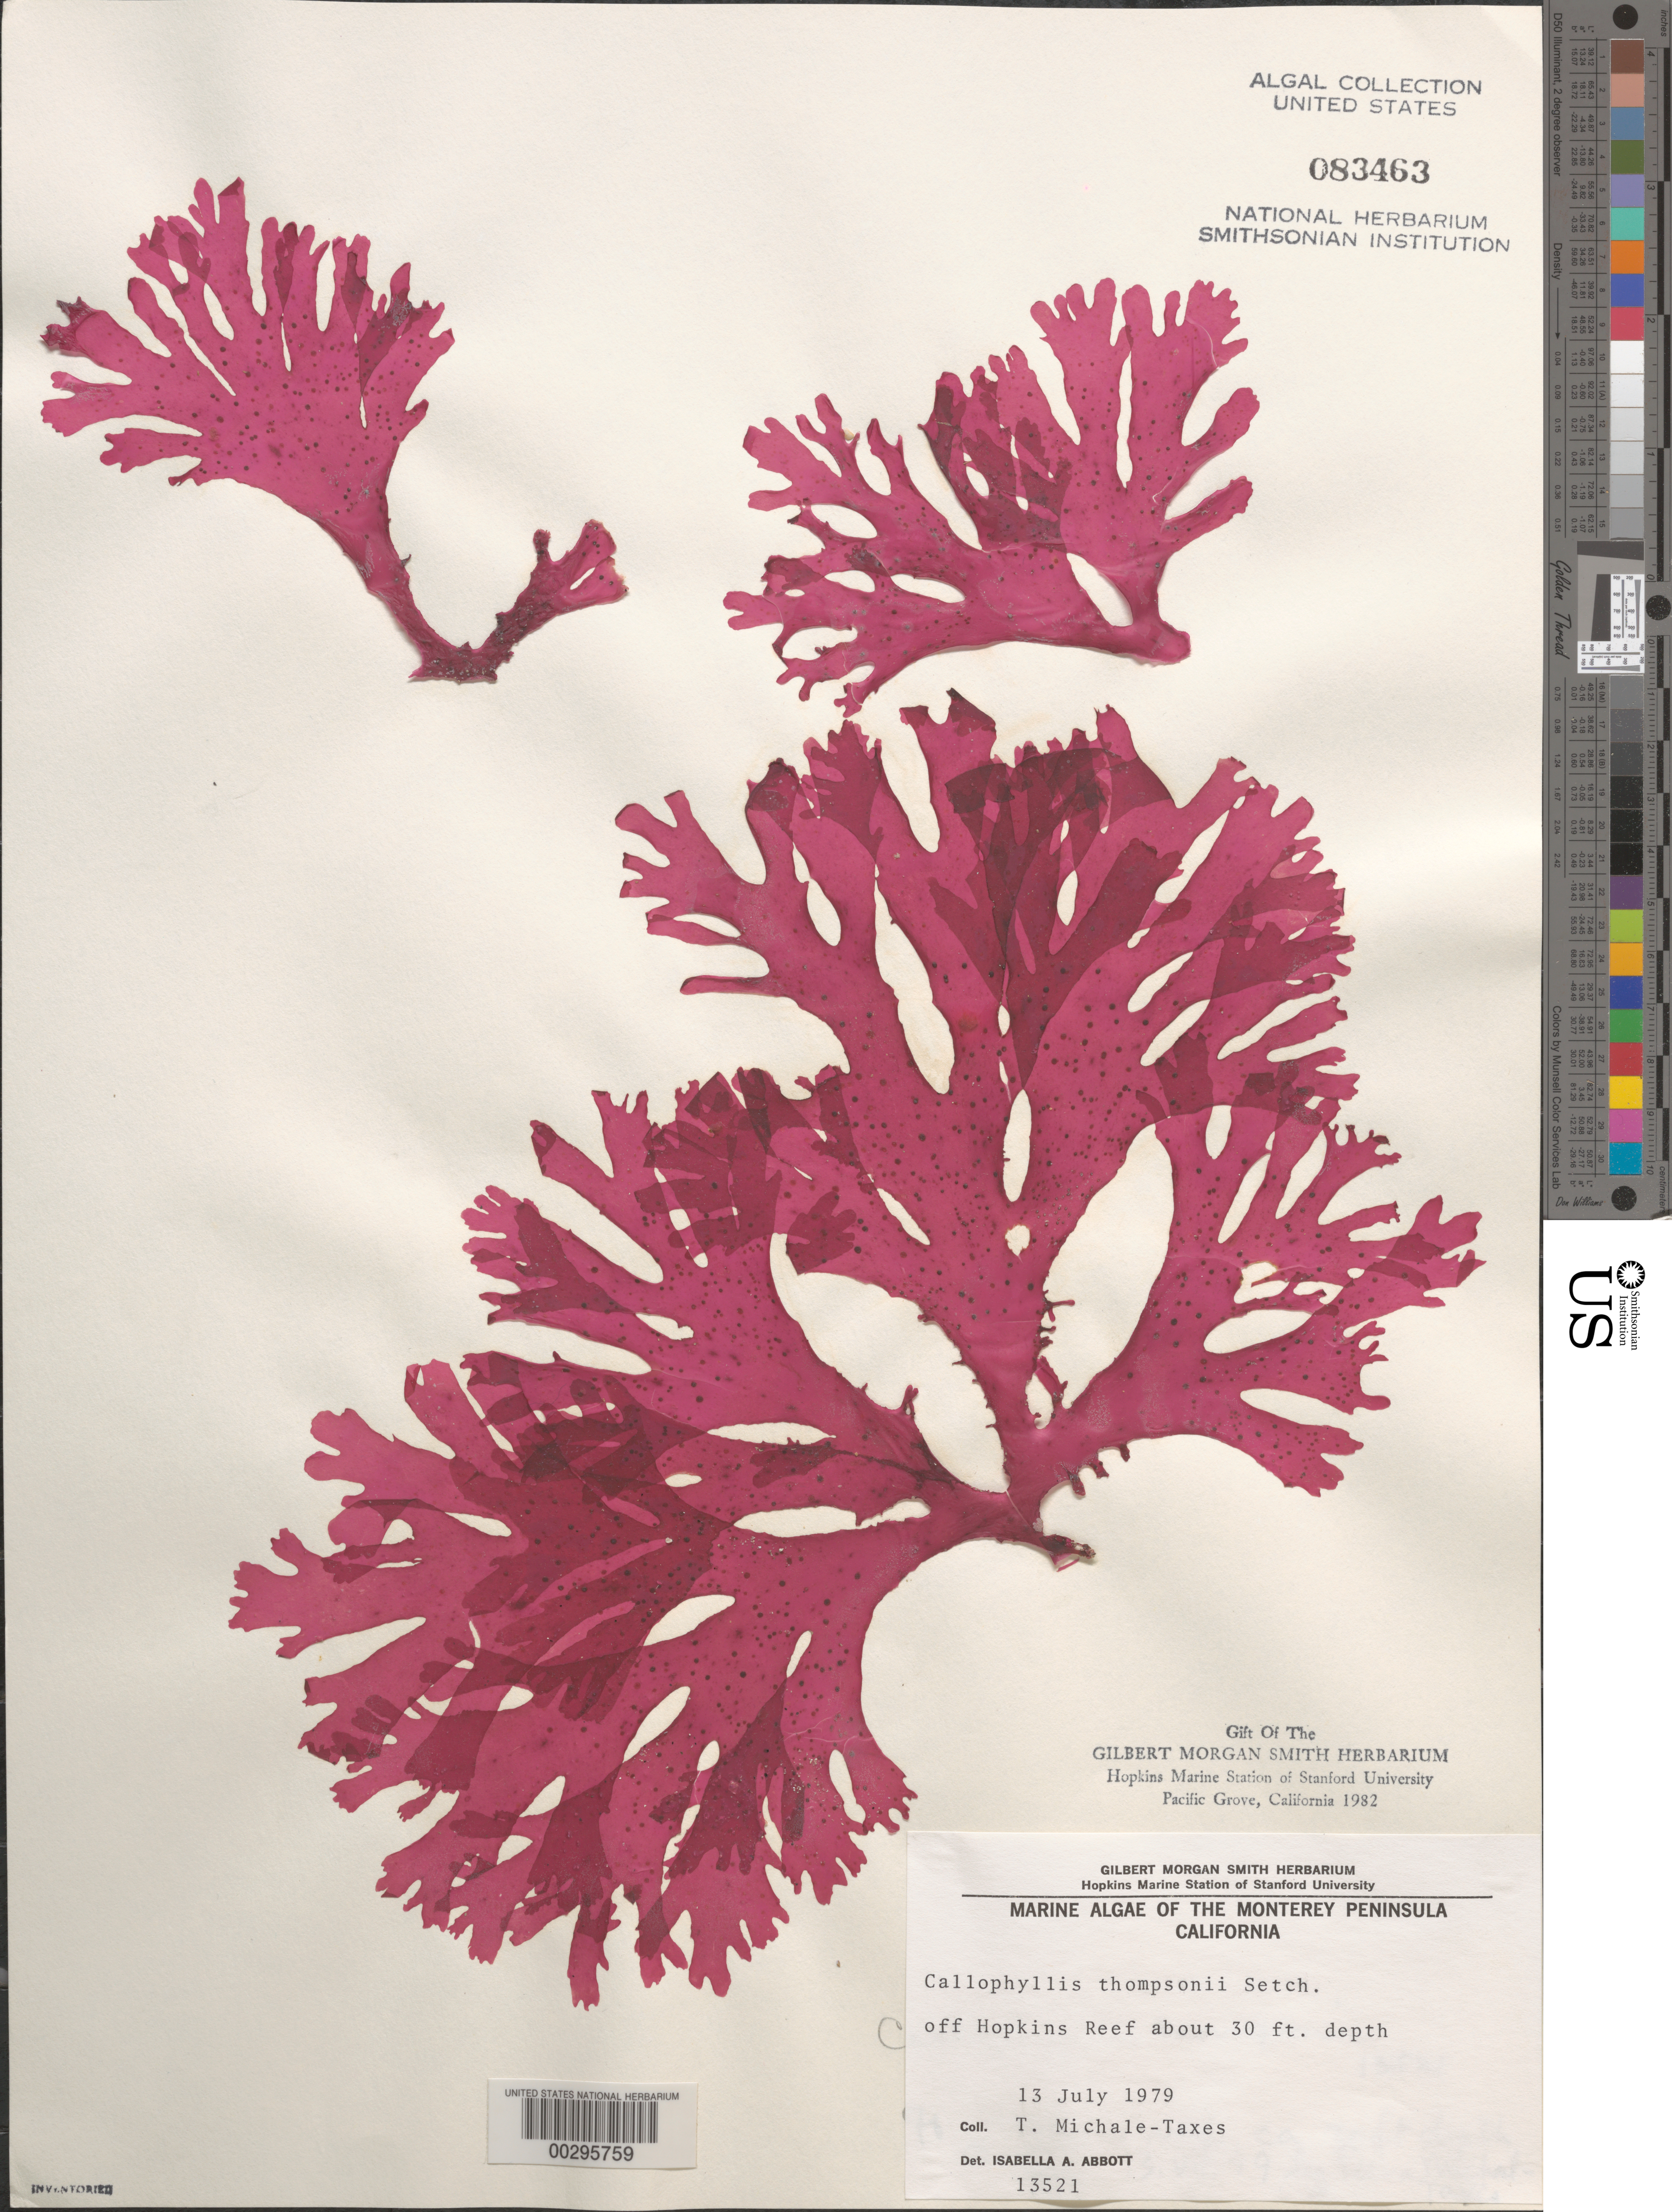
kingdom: Plantae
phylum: Rhodophyta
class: Florideophyceae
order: Gigartinales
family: Kallymeniaceae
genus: Callophyllis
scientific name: Callophyllis thompsonii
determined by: Abbott, Isabella A.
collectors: T. Michale-Taxes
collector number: IAA 13521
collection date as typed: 13 Jul 1979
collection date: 1979-07-13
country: United States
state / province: California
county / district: Monterey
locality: Off Hopkins Reef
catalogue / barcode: US 83463